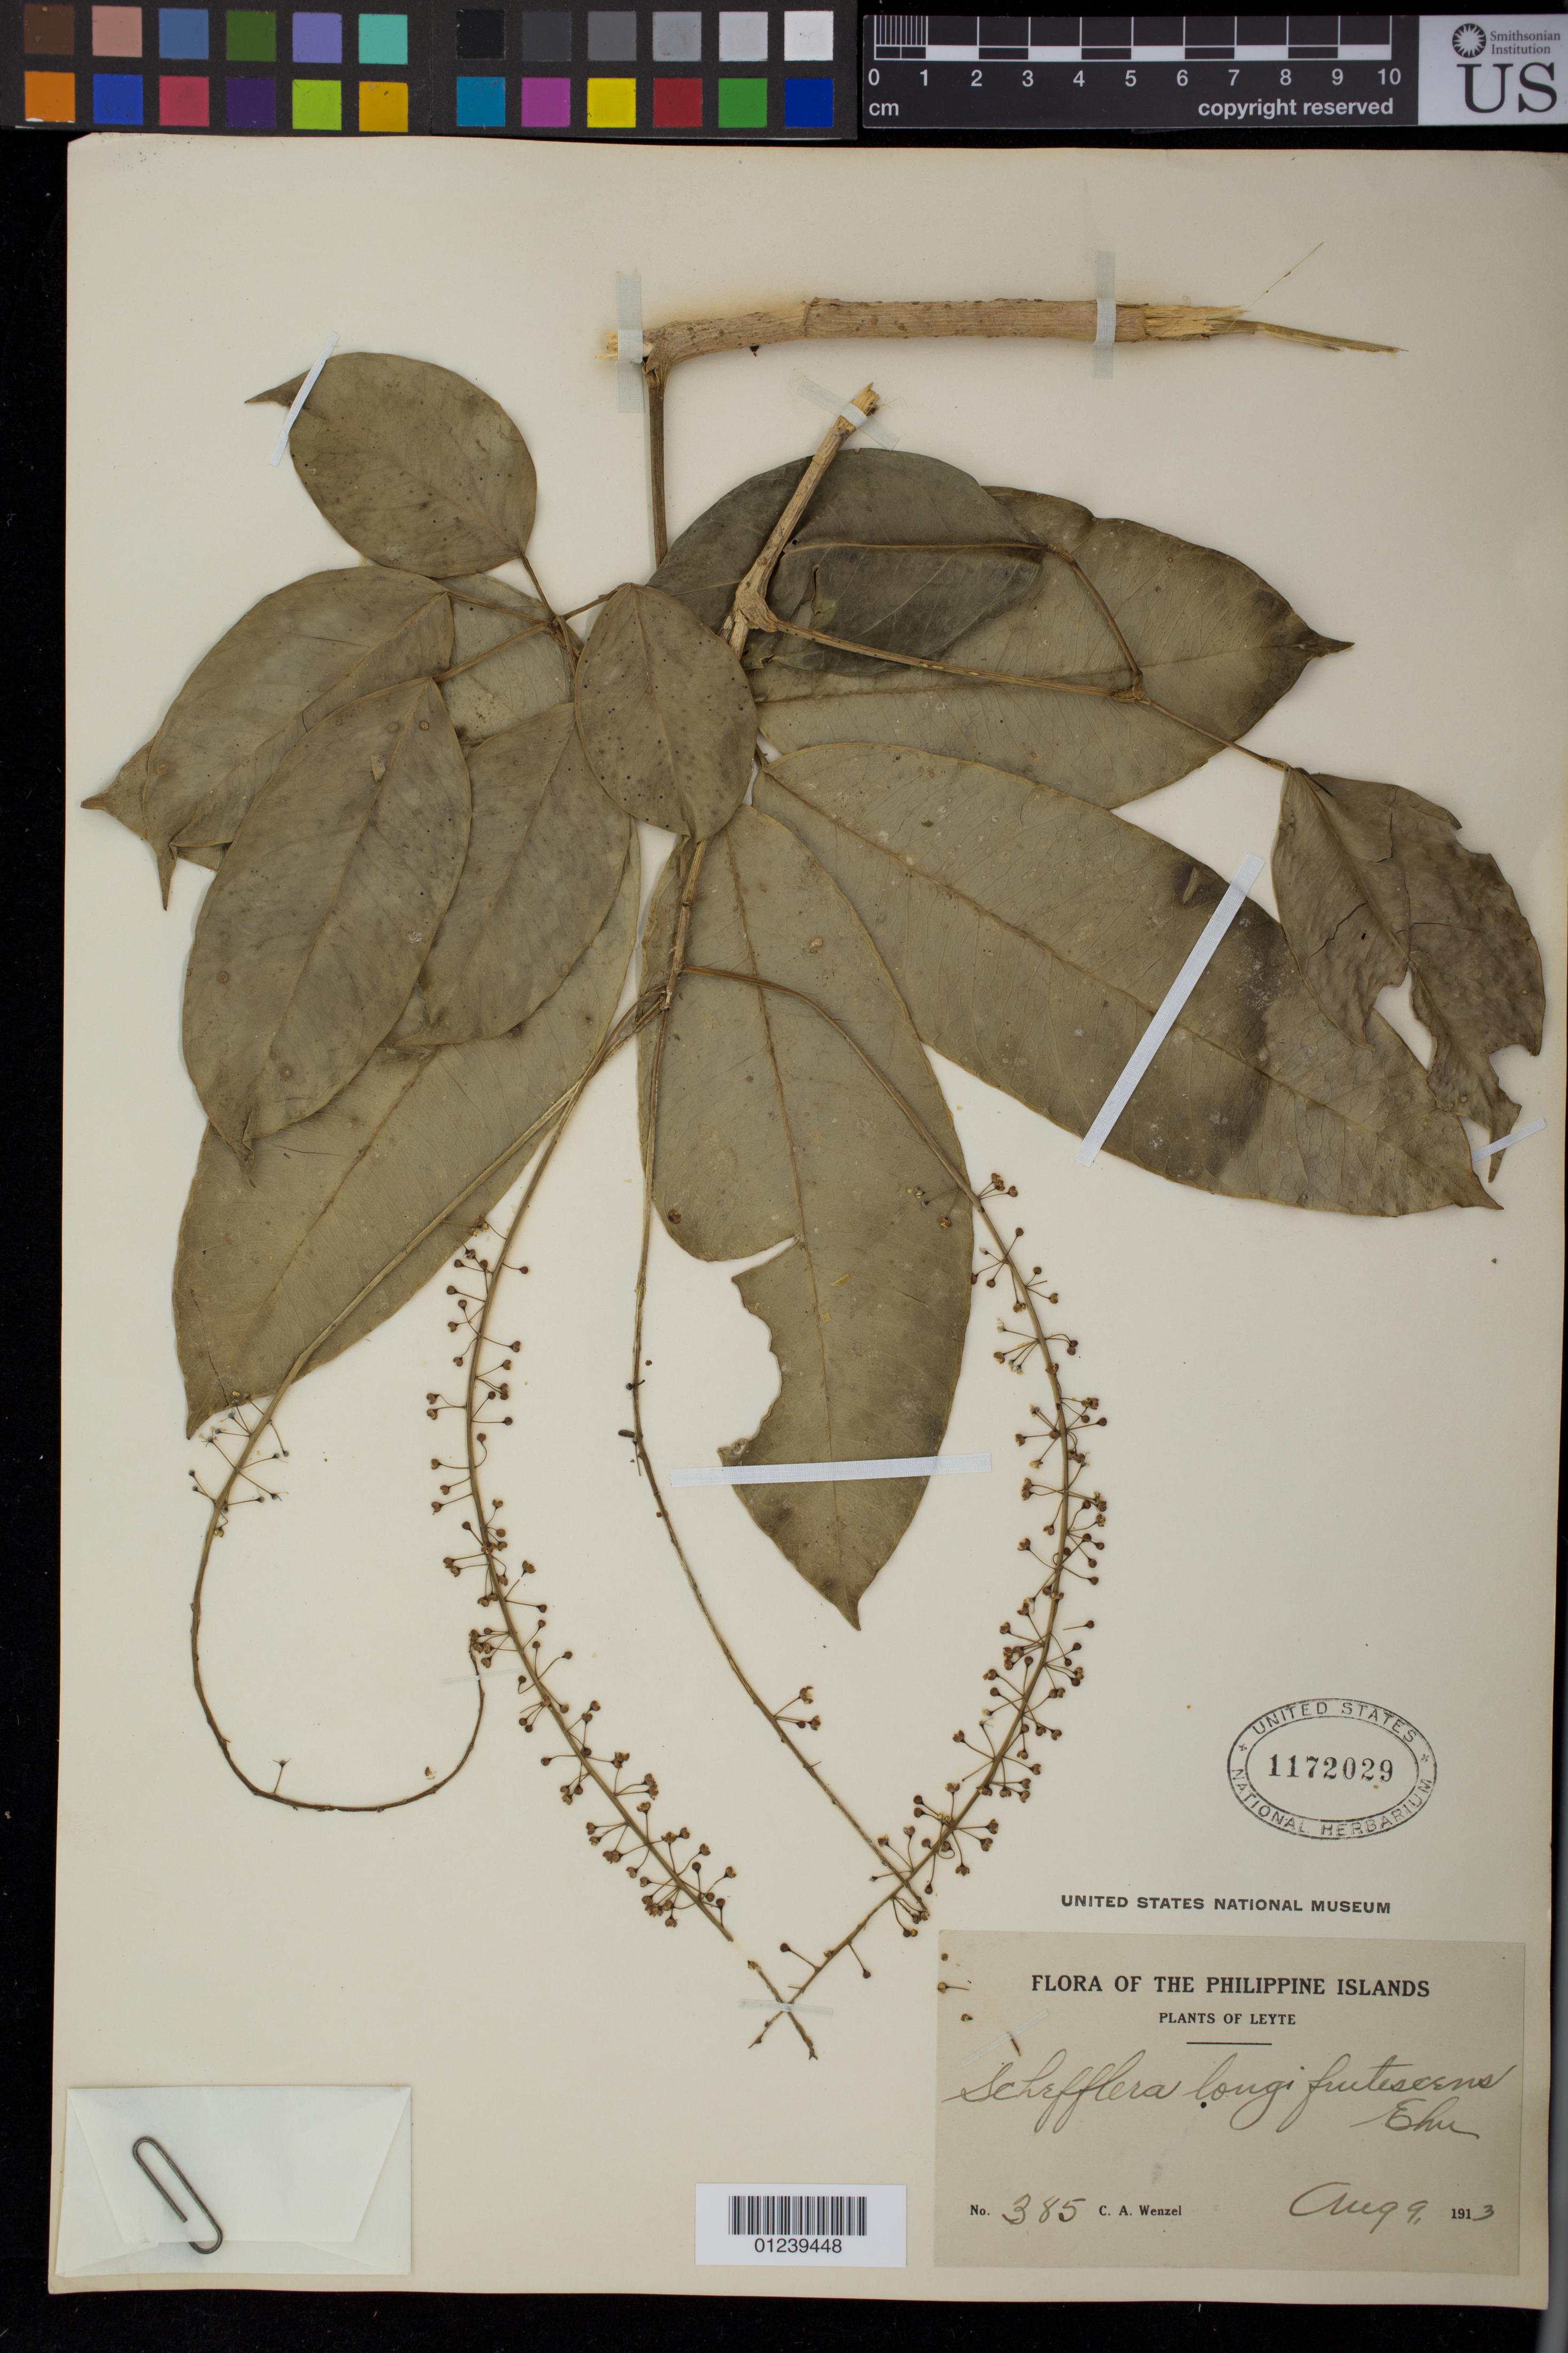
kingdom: Plantae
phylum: Tracheophyta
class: Magnoliopsida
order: Apiales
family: Araliaceae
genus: Schefflera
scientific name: Schefflera longifructescens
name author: Elmer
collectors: C. Wenzel & C. Wenzel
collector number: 385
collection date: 1913-08-09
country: Philippines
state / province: Eastern Visayas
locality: Leyte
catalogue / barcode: US 1172029